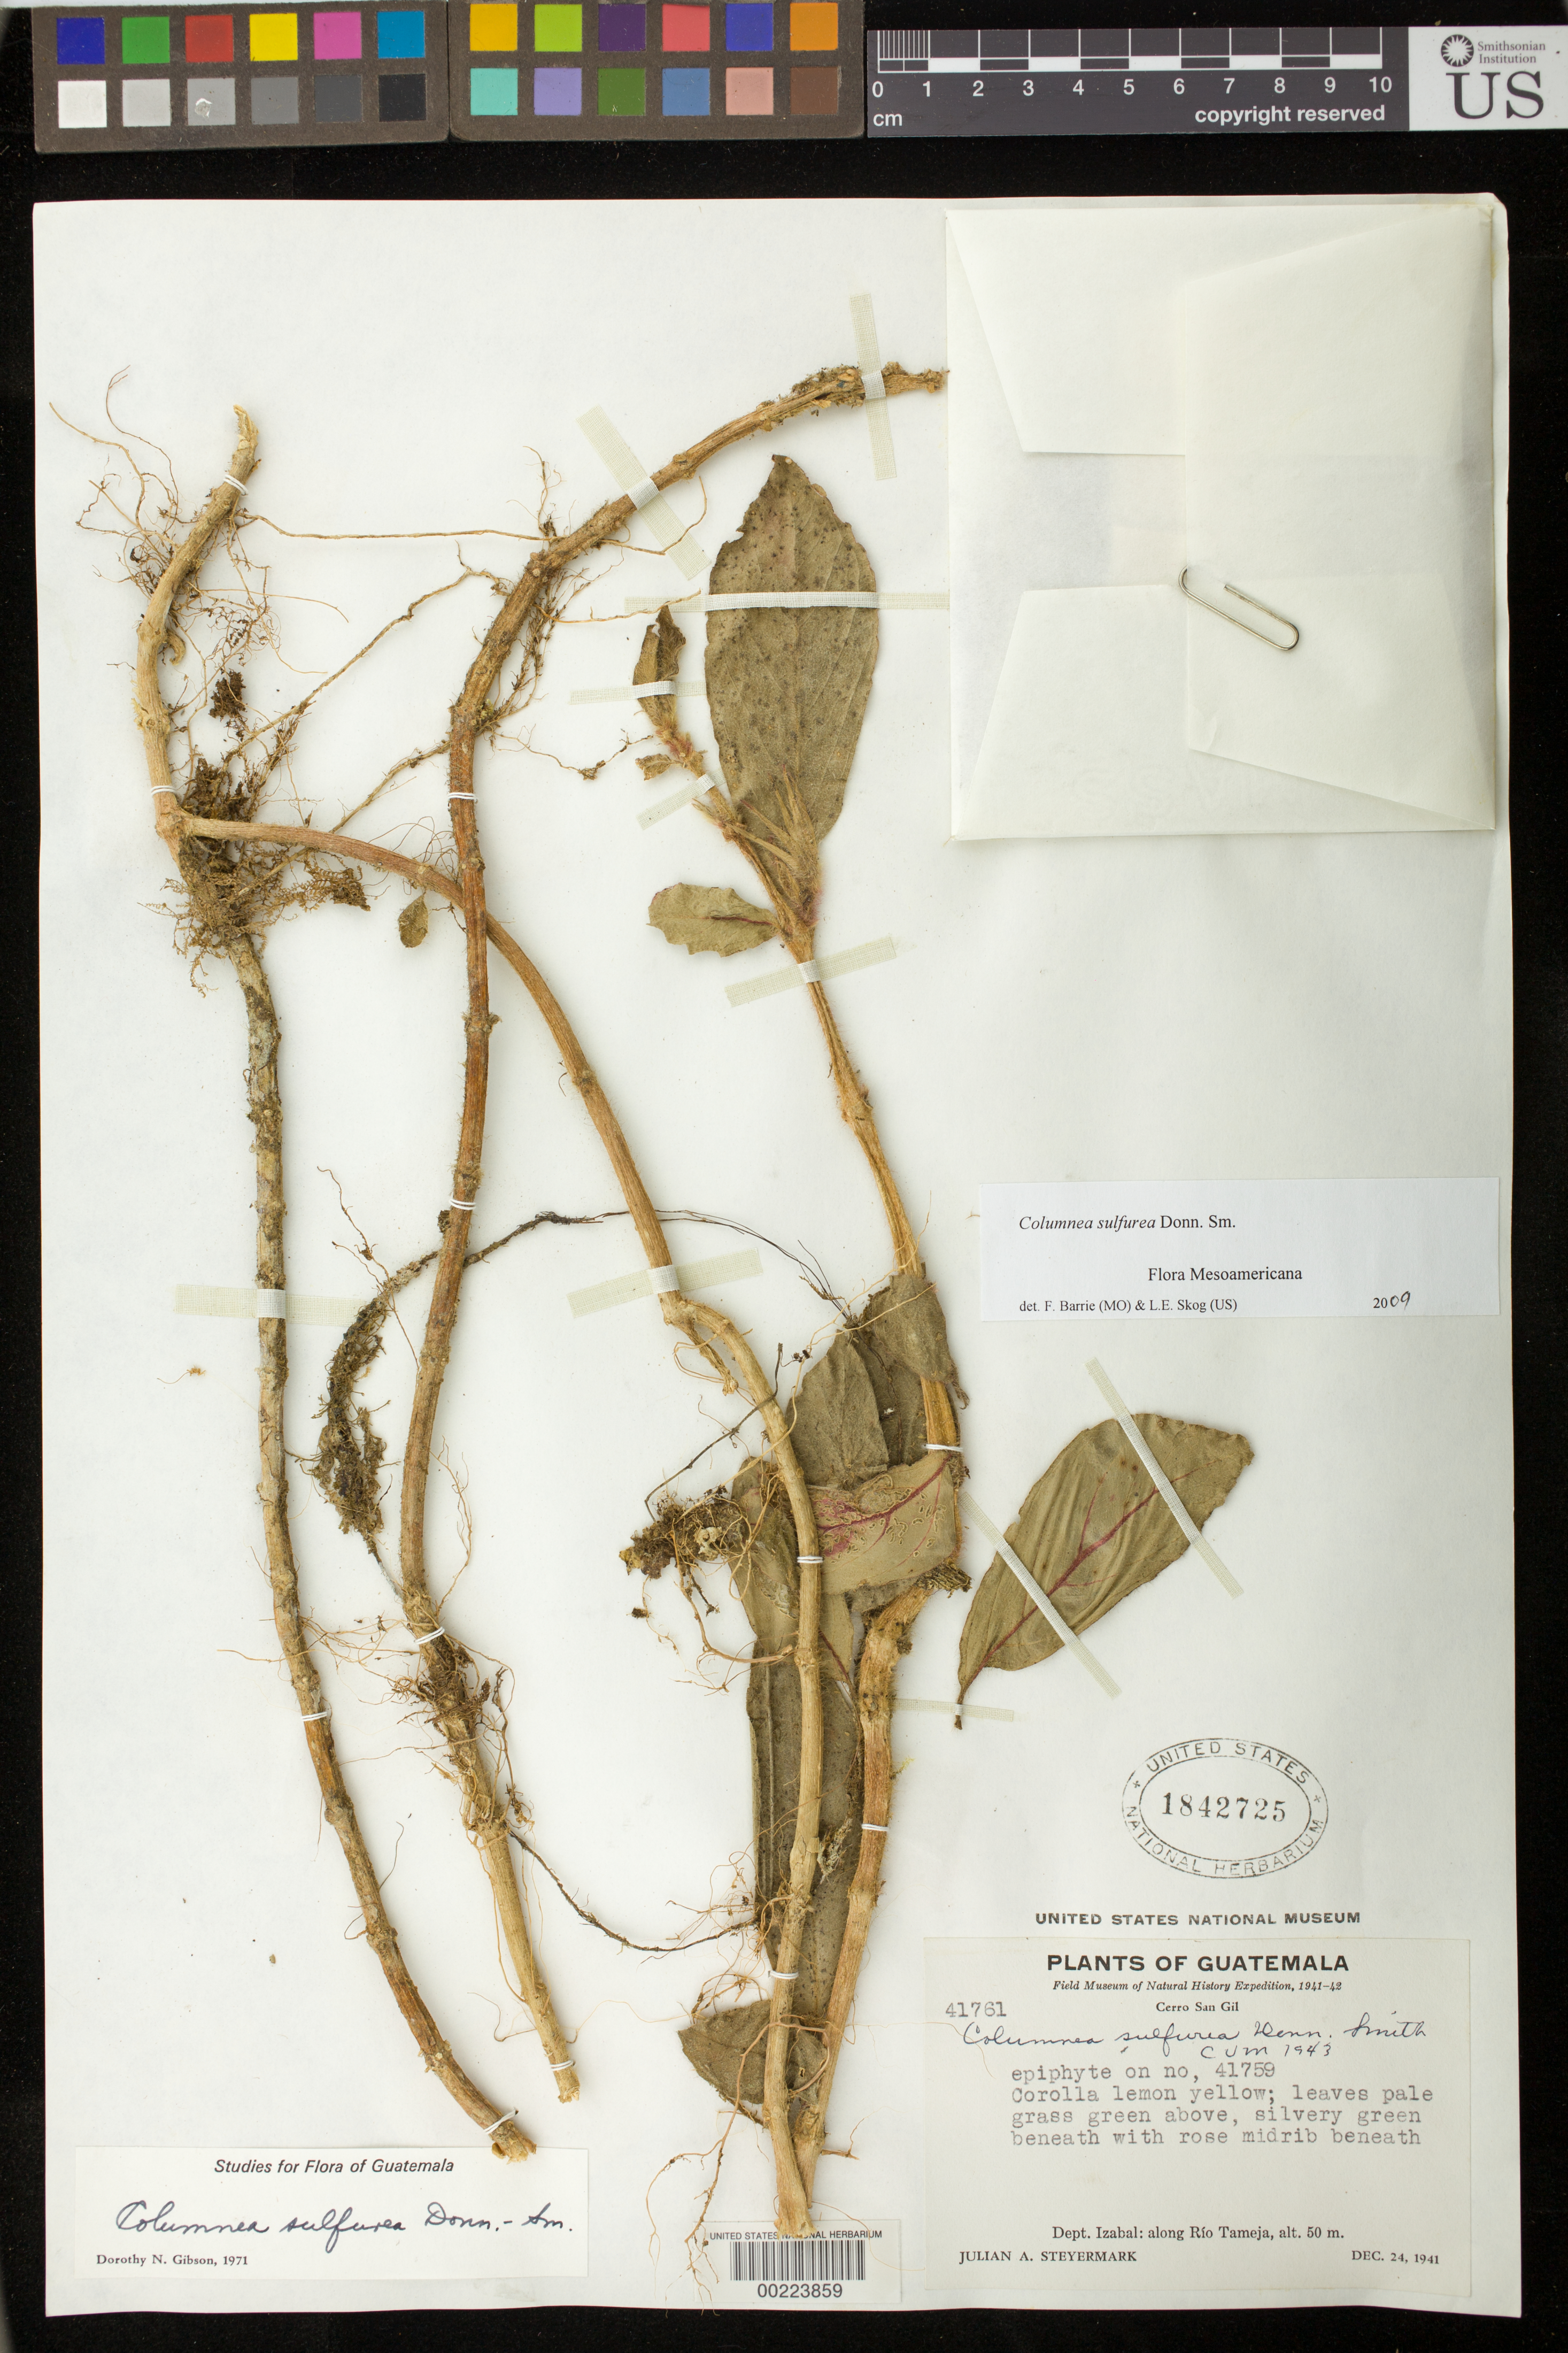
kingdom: Plantae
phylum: Tracheophyta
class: Magnoliopsida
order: Lamiales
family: Gesneriaceae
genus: Columnea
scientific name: Columnea sulfurea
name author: Donn. Sm.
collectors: J. Steyermark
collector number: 41761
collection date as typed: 24 Dec 1941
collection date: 1941-12-24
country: Guatemala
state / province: Izabal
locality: Along Rio Tameja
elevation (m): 50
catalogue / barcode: US 1842725